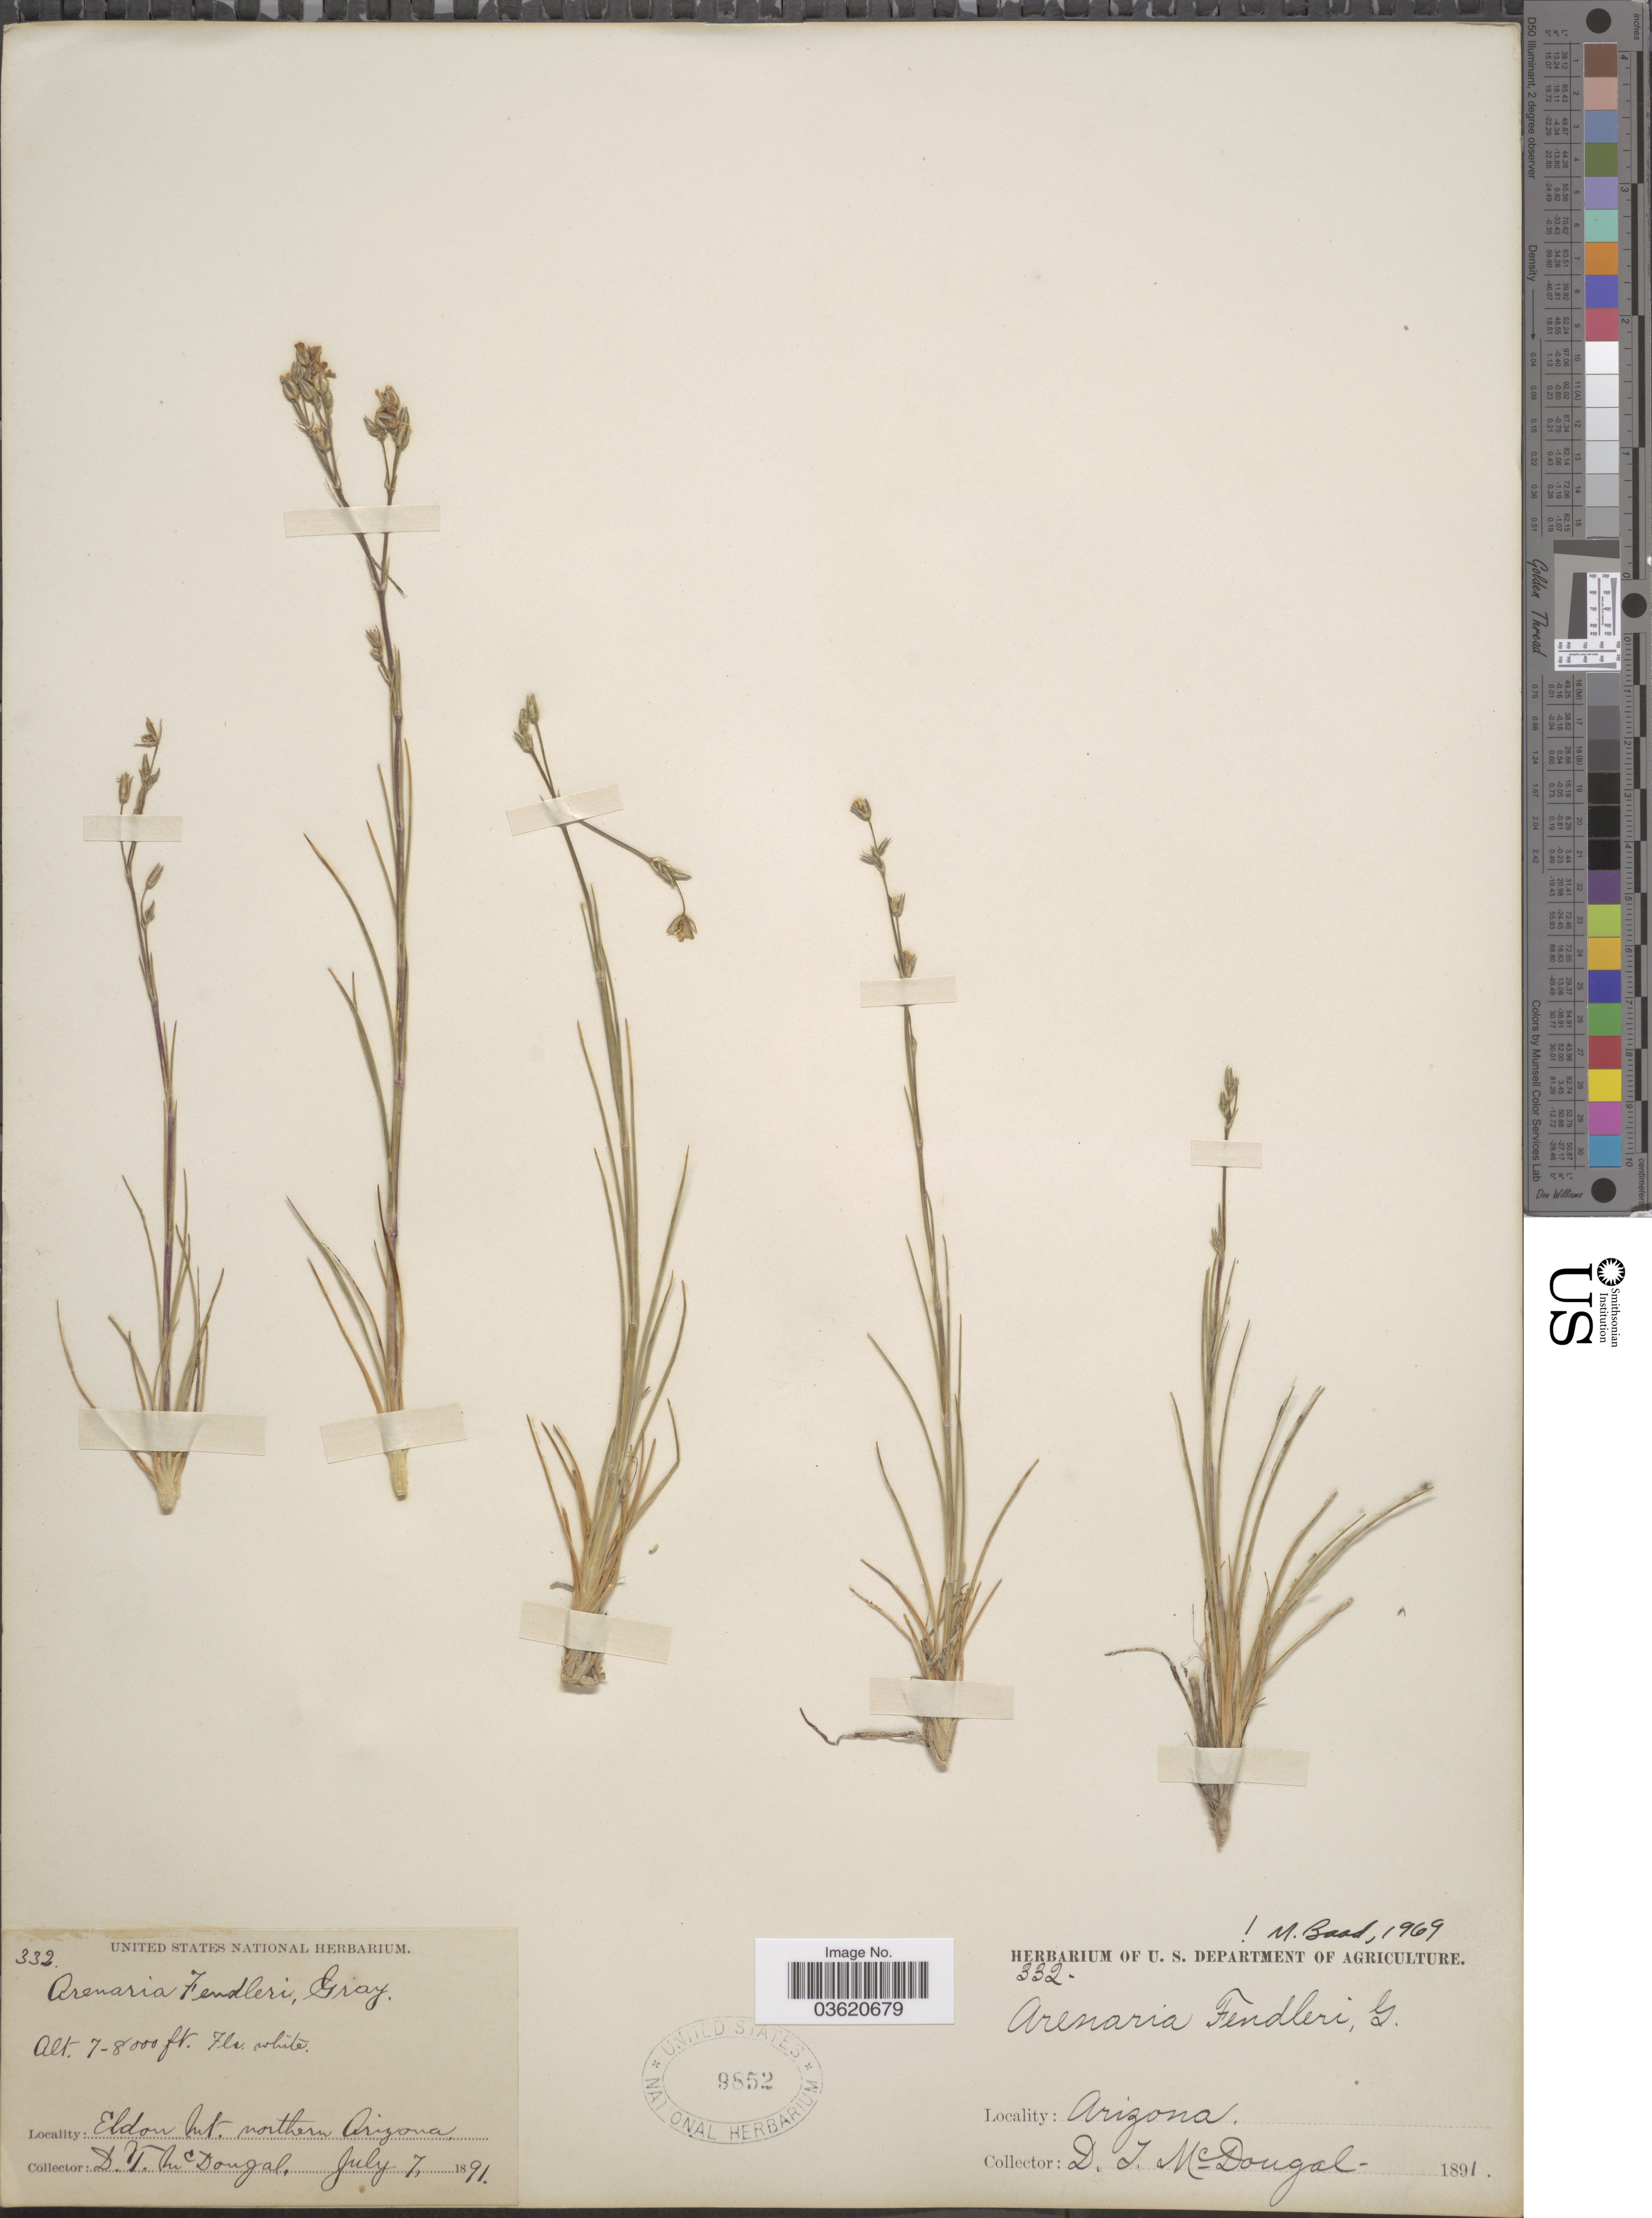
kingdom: Plantae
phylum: Tracheophyta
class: Magnoliopsida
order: Caryophyllales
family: Caryophyllaceae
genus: Eremogone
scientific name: Eremogone fendleri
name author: (A. Gray) Ikonn.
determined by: U.S. National Herbarium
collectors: D. McDougal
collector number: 332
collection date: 1891-07-07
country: United States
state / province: Arizona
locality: Eldon Mt. northern Arizona.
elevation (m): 2134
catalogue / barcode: US 9852